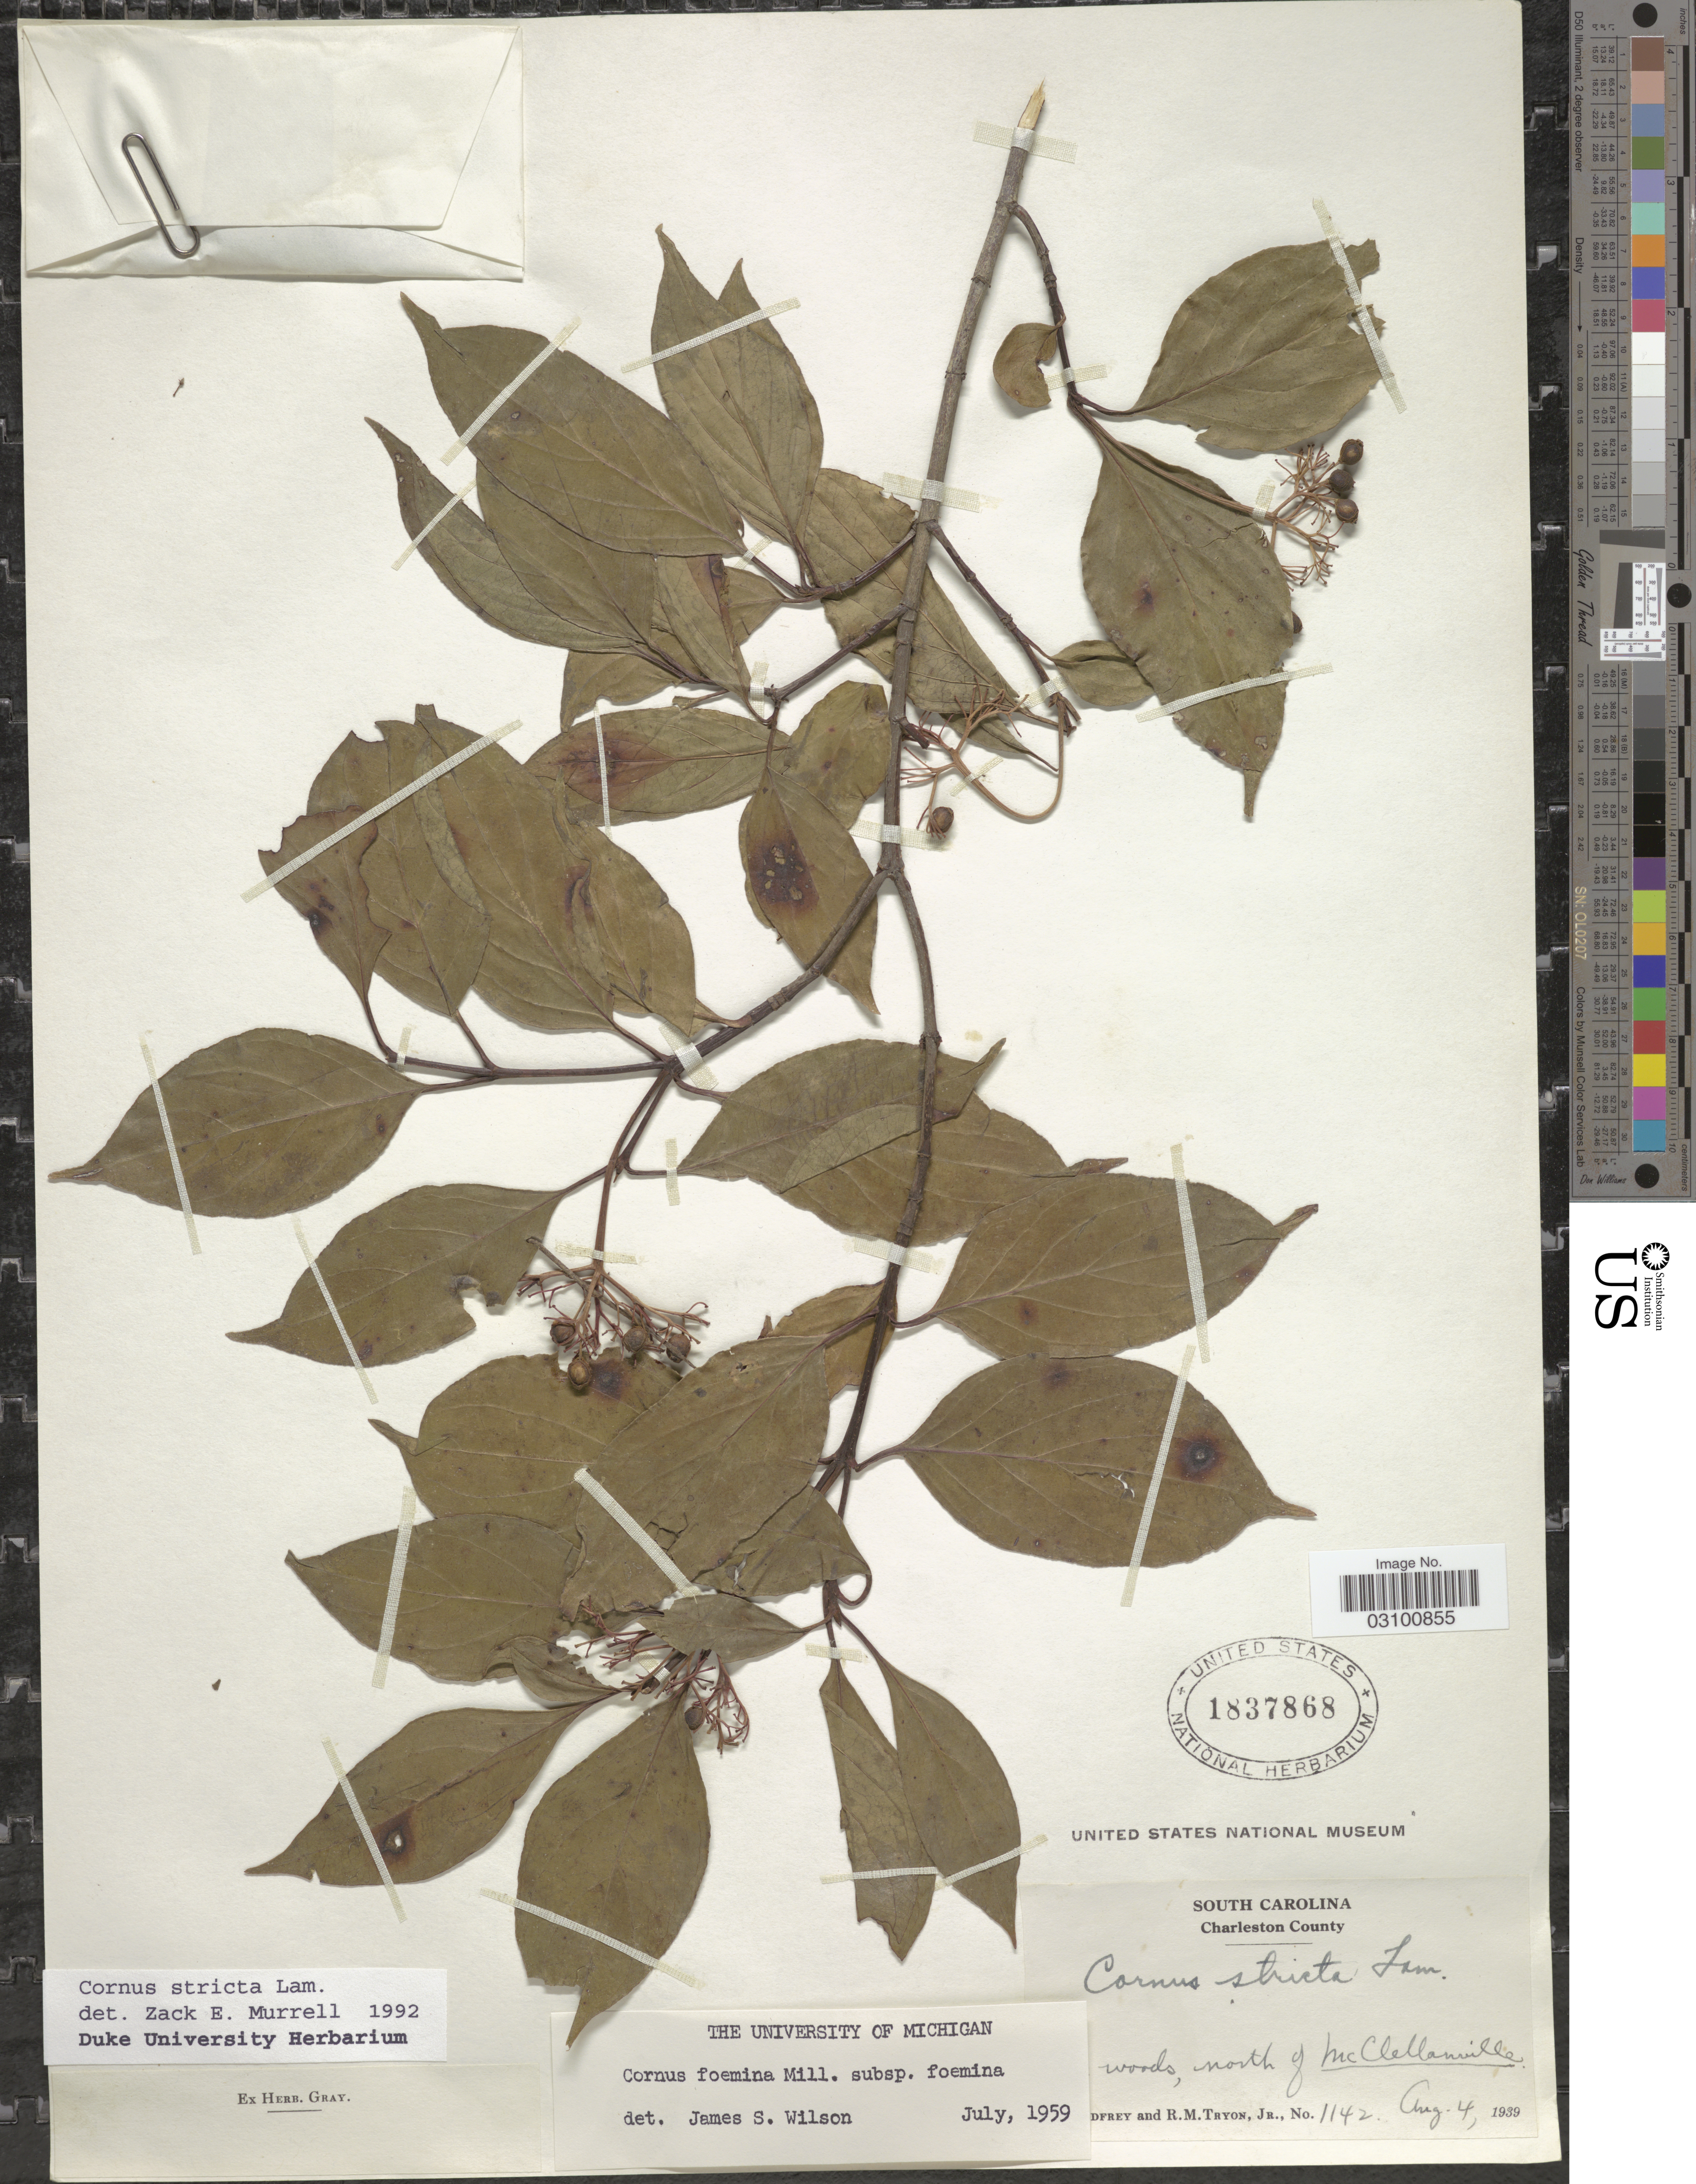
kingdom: Plantae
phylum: Tracheophyta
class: Magnoliopsida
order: Cornales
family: Cornaceae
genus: Cornus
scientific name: Cornus stricta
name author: Lam.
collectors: R. K. Godfrey & R. Tryon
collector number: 1142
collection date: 1939-08-04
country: United States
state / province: South Carolina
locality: Charleston County. [illegible text] woods, north of McClellanville.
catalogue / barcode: US 1837868